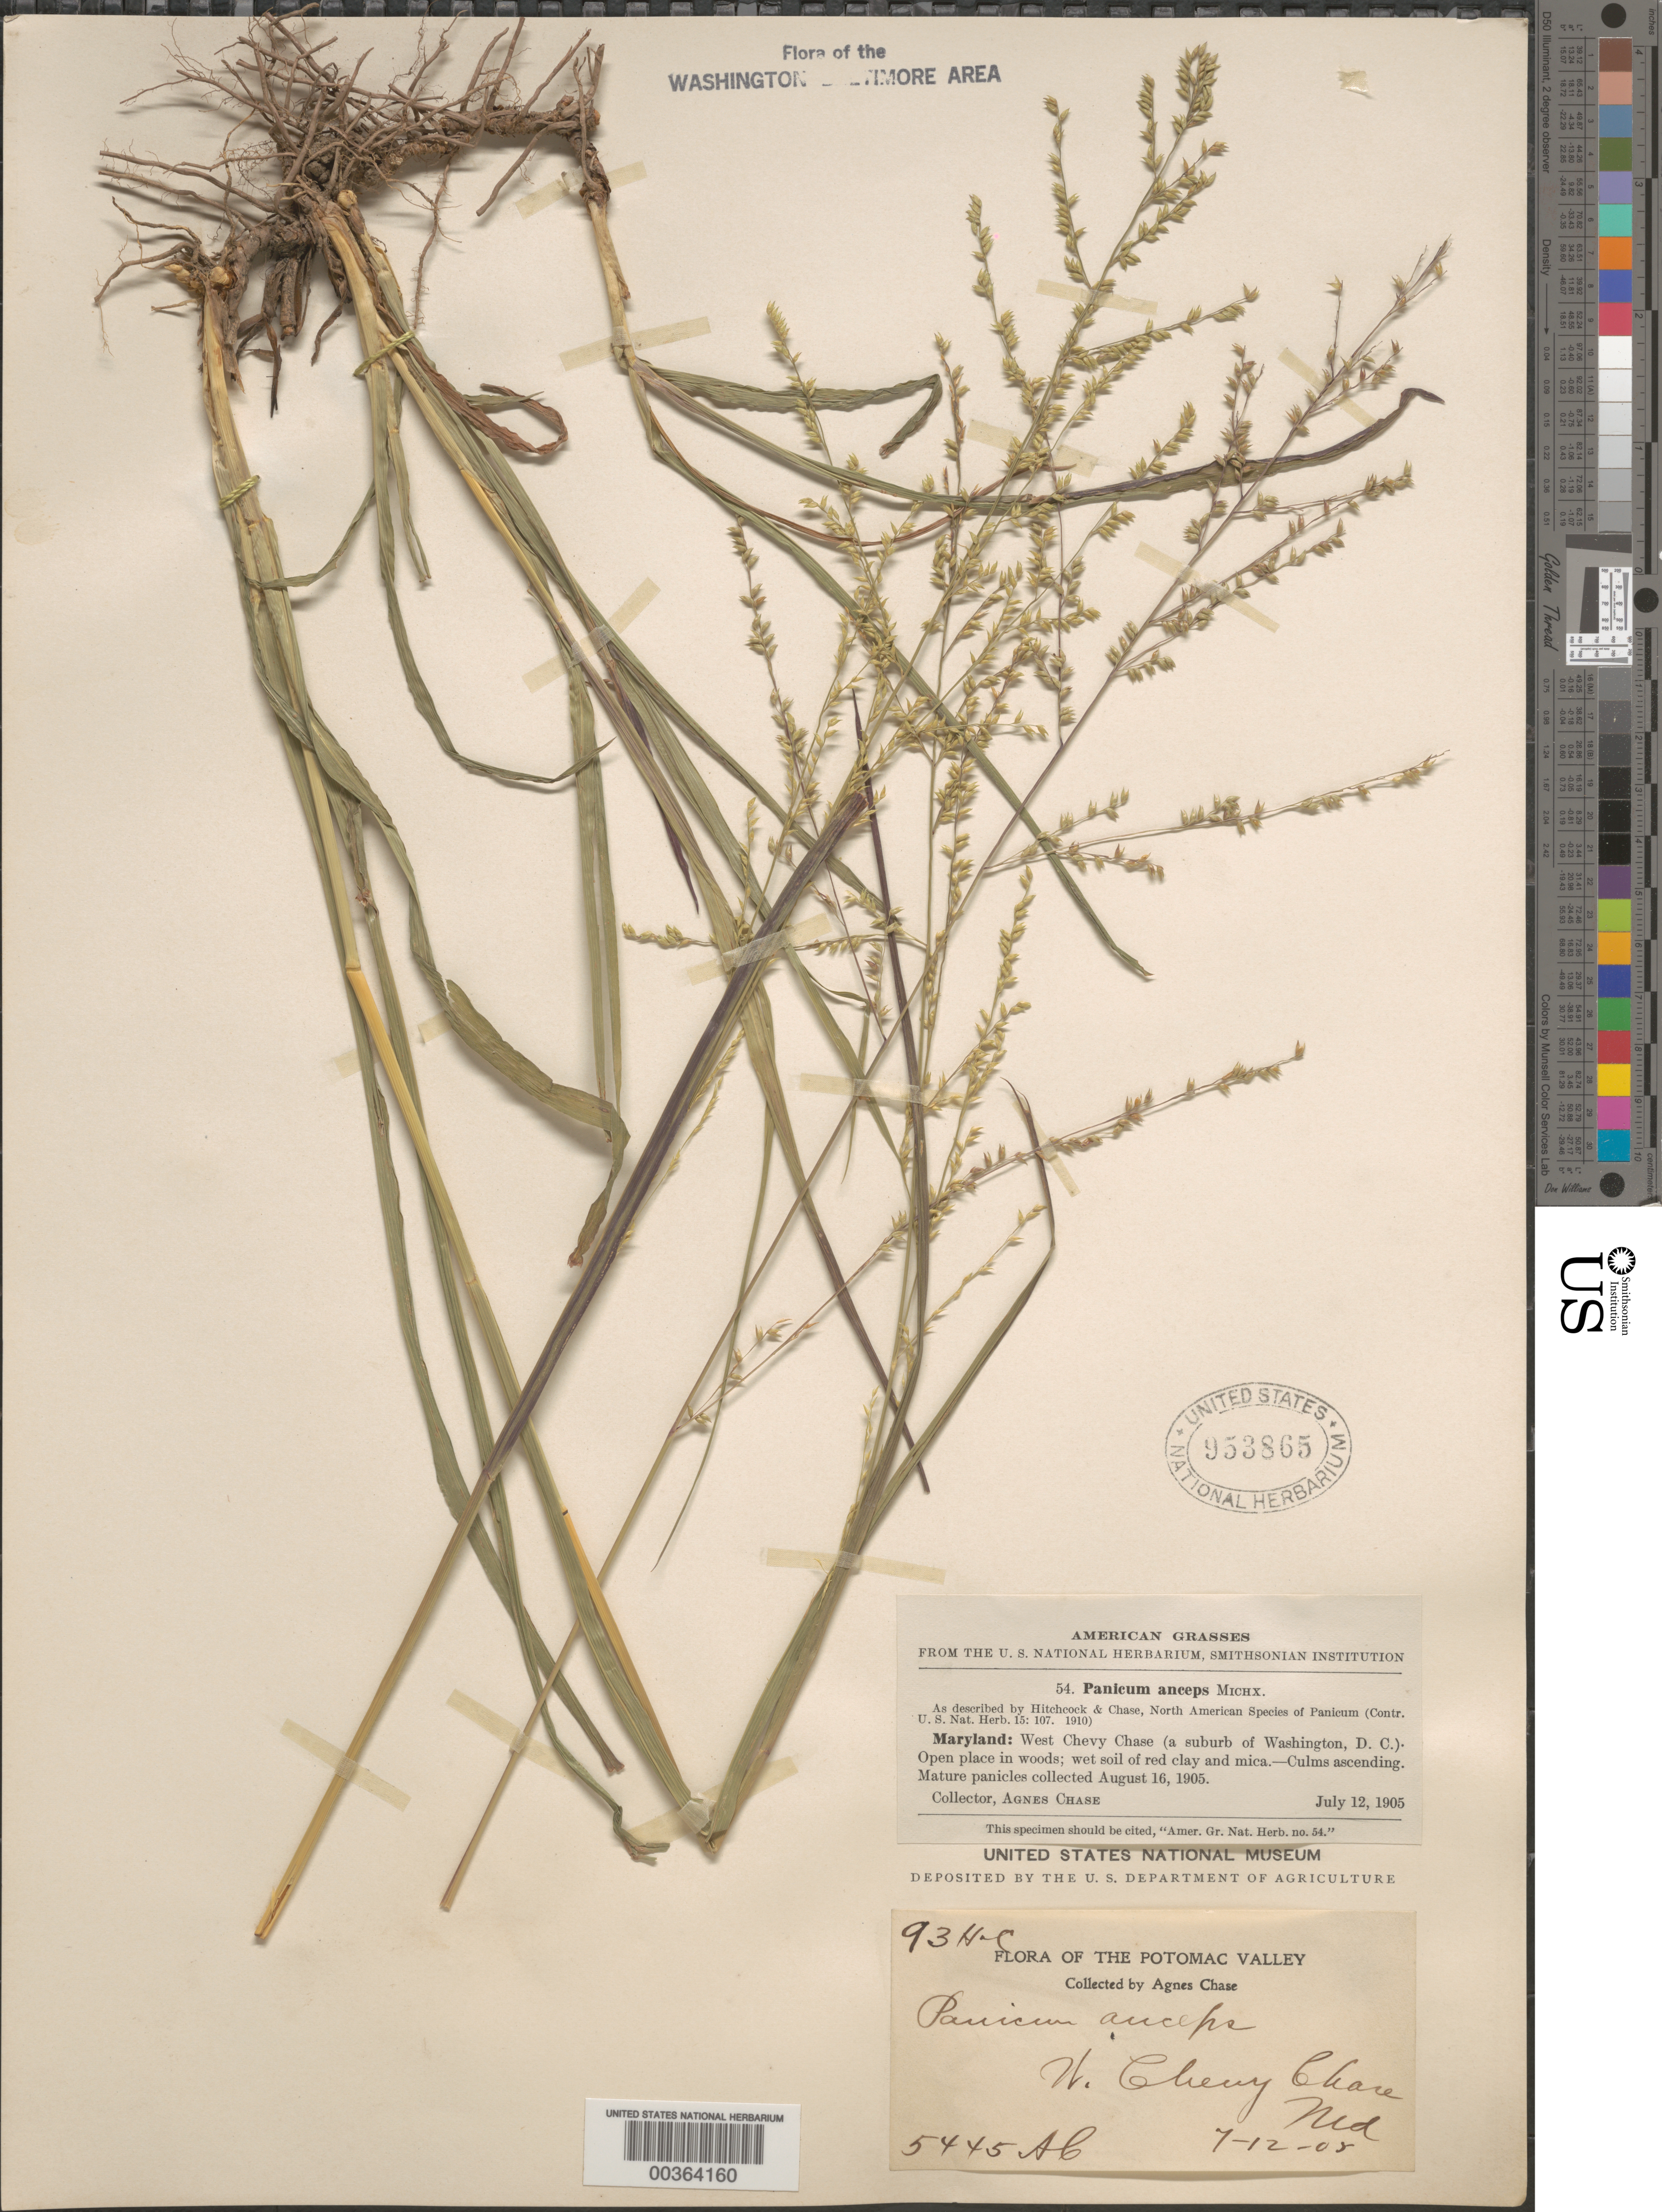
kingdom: Plantae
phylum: Tracheophyta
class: Liliopsida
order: Poales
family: Poaceae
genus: Coleataenia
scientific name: Coleataenia anceps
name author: (Michx.) Soreng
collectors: A. Chase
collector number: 93 / 5445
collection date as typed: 12 Jul 1905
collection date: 1905-07-12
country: United States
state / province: Maryland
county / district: Montgomery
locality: W Chevy Chase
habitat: Open place in woods, wet soil of red clay and mica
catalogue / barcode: US 953865